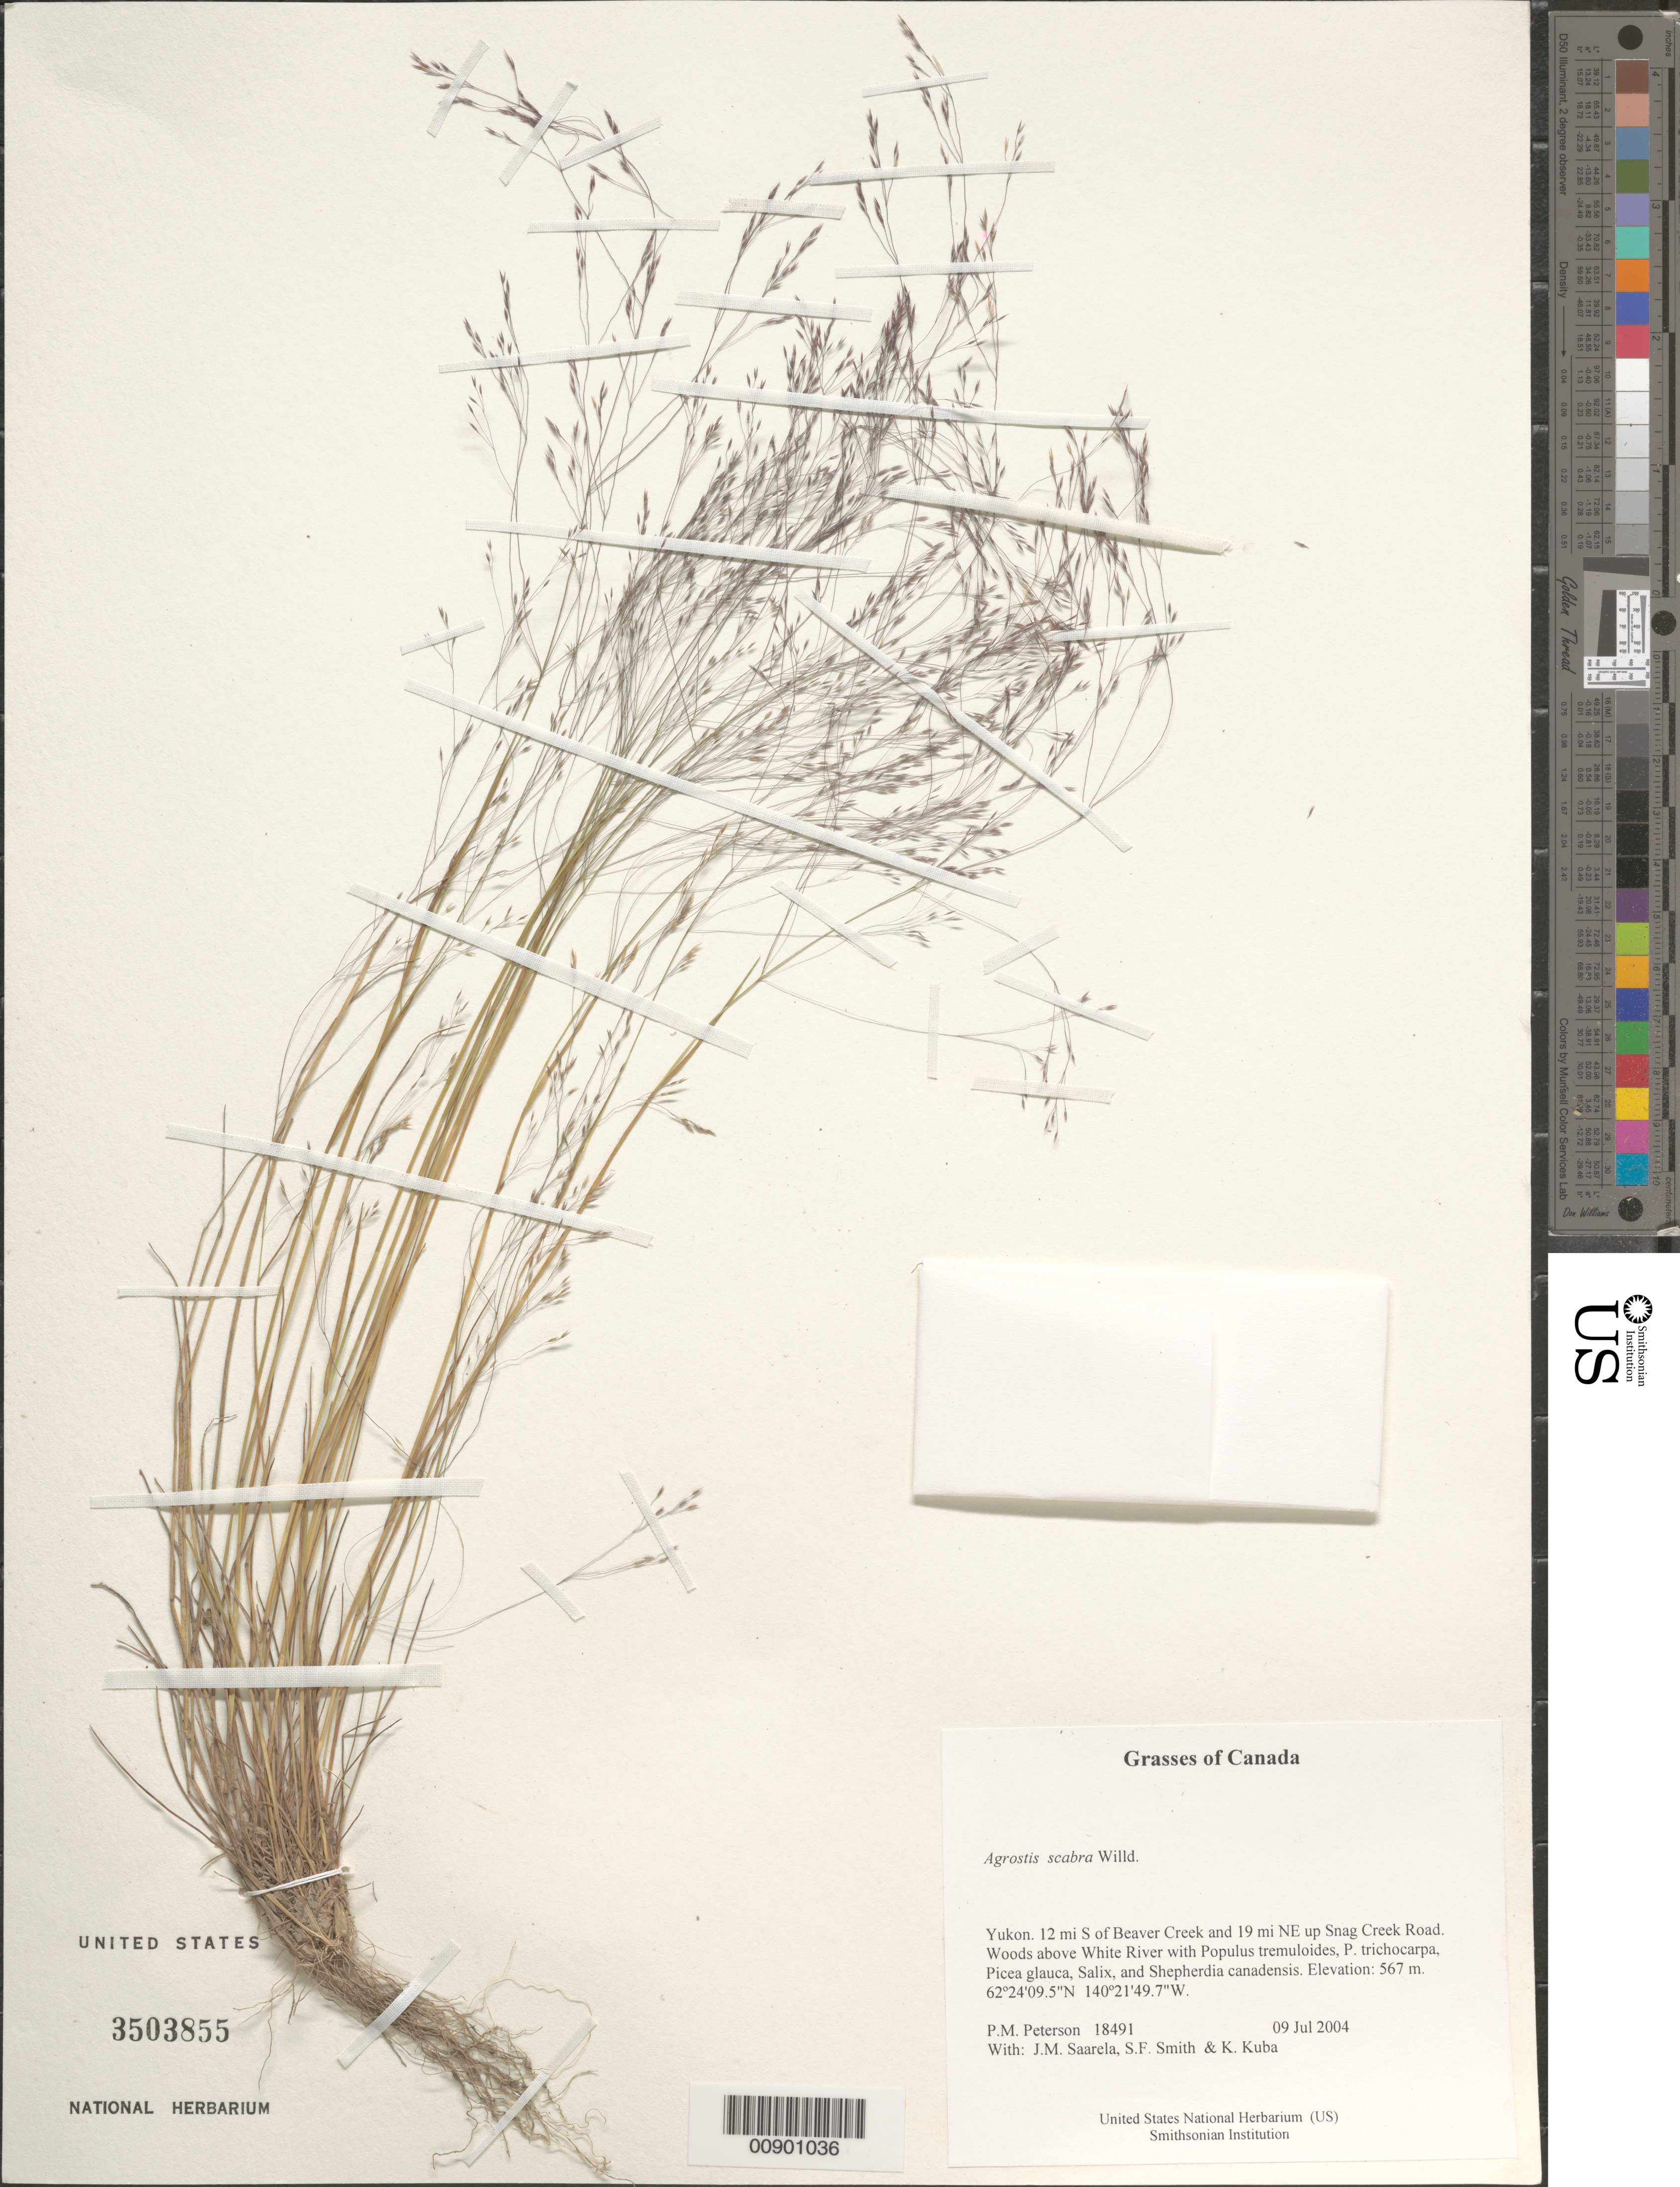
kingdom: Plantae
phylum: Tracheophyta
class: Liliopsida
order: Poales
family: Poaceae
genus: Agrostis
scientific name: Agrostis scabra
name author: Willd.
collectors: P. M. Peterson, J. Saarela, S.F. Smith & K. Kuba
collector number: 18491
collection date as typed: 09 Jul 2004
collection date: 2004-07-09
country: Canada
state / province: Yukon Territory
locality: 12 mi S of Beaver Creek and 19 mi NE up Snag Creek Road. Woods above White River with Populus tremuloides, P. trichocarpa, Picea glauca, Salix, and Shepherdia canadensis.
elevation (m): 567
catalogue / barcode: US 3503855